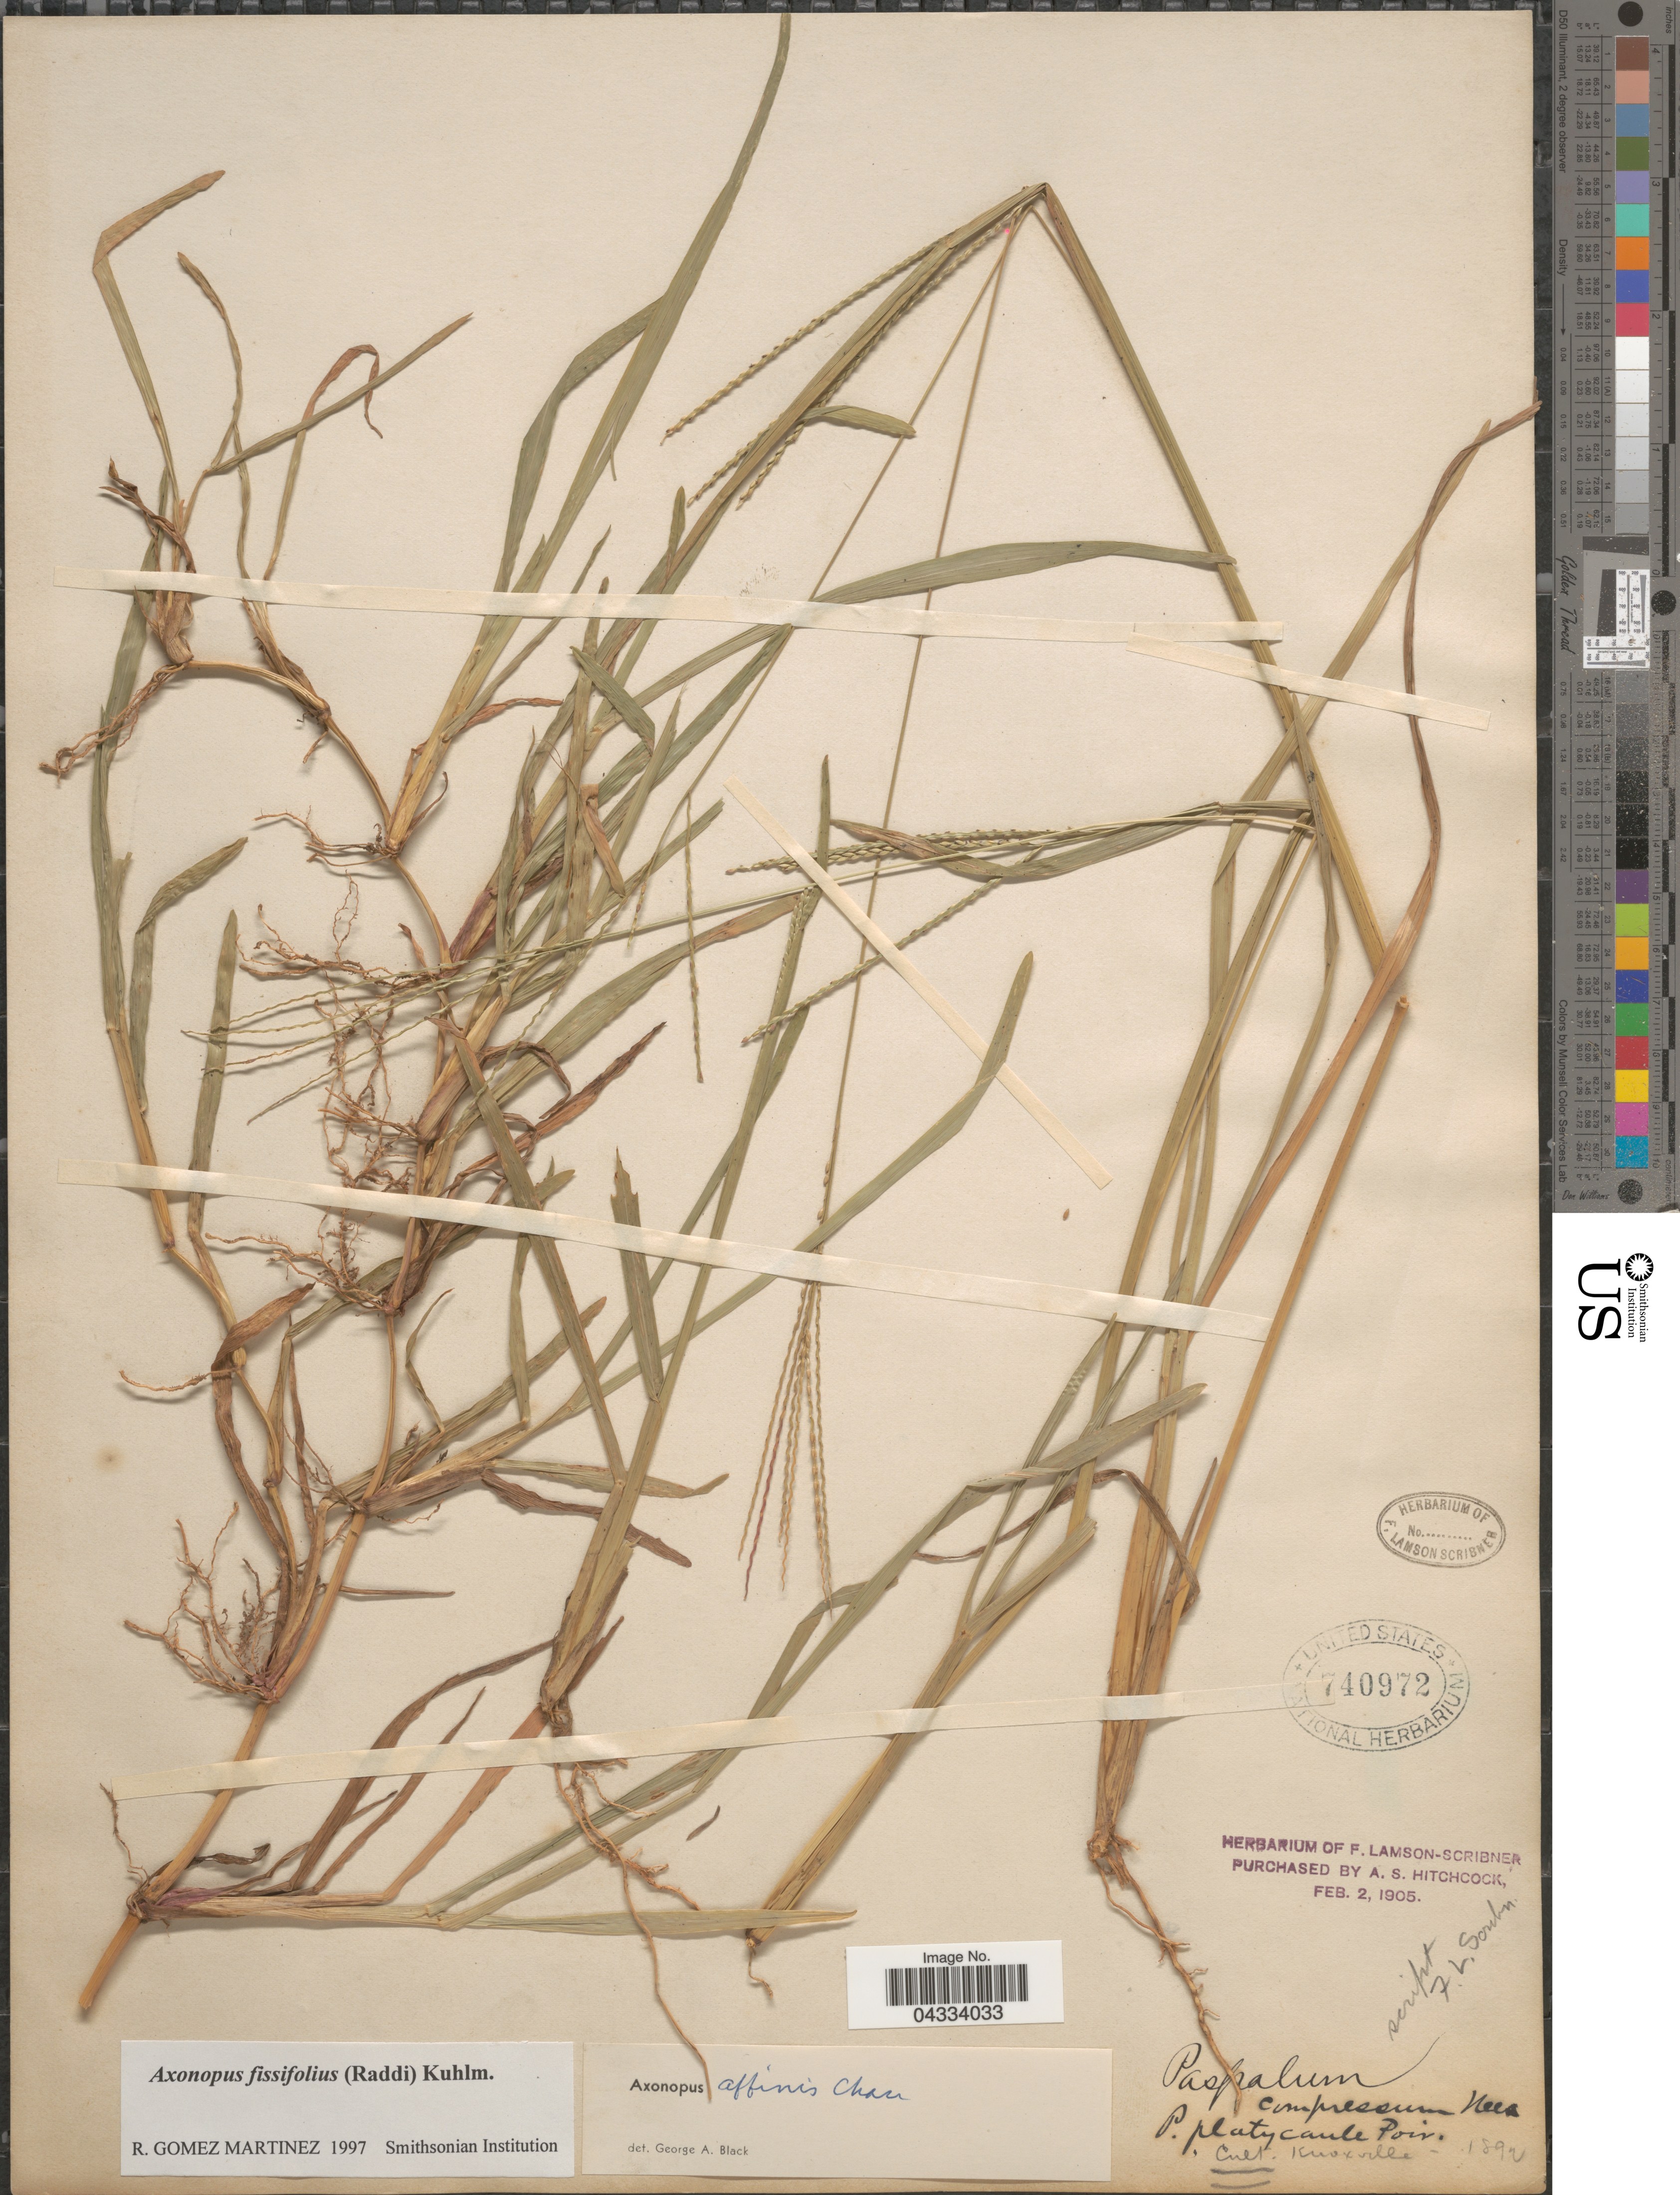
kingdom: Plantae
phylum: Tracheophyta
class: Liliopsida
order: Poales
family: Poaceae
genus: Axonopus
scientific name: Axonopus fissifolius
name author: (Raddi) Kuhlm.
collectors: ex herb. F. Lamson Scribner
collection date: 1892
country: United States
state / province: Tennessee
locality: Knoxville.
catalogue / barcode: US 740972